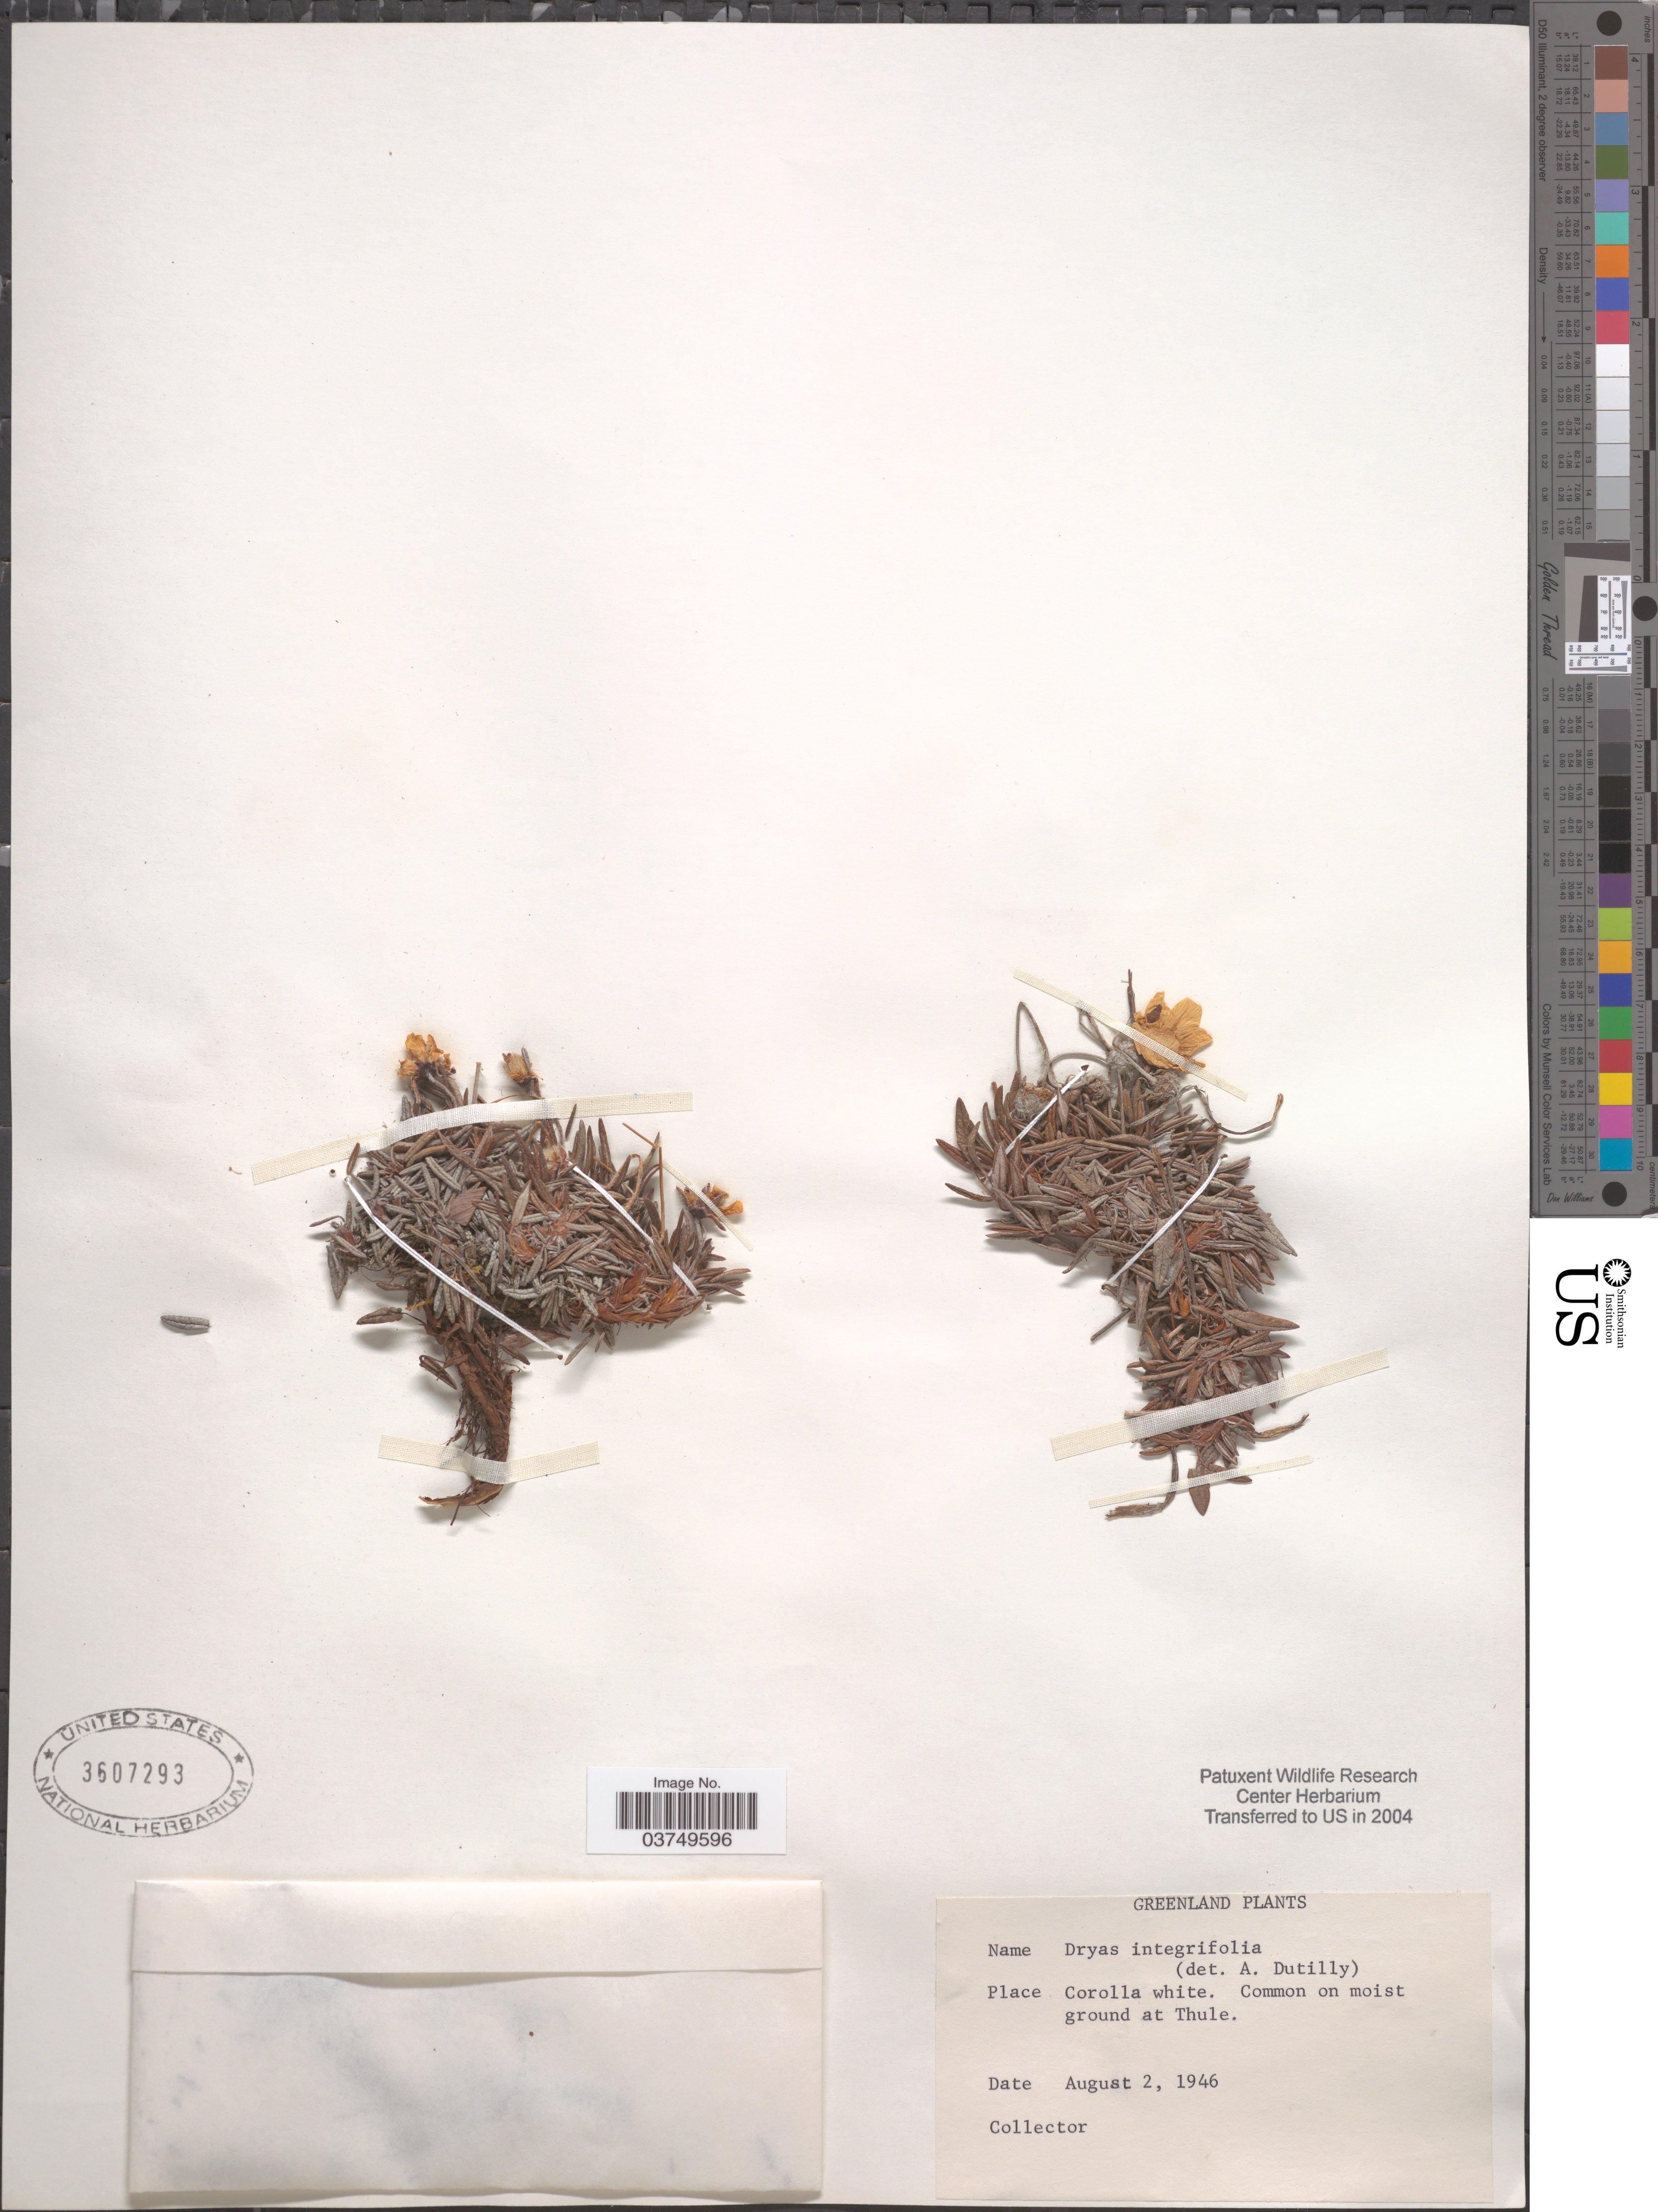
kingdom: Plantae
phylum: Tracheophyta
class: Magnoliopsida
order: Rosales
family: Rosaceae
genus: Dryas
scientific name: Dryas integrifolia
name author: Vahl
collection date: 1946-08-02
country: Greenland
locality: Moist ground at Thule.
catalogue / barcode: US 3607293